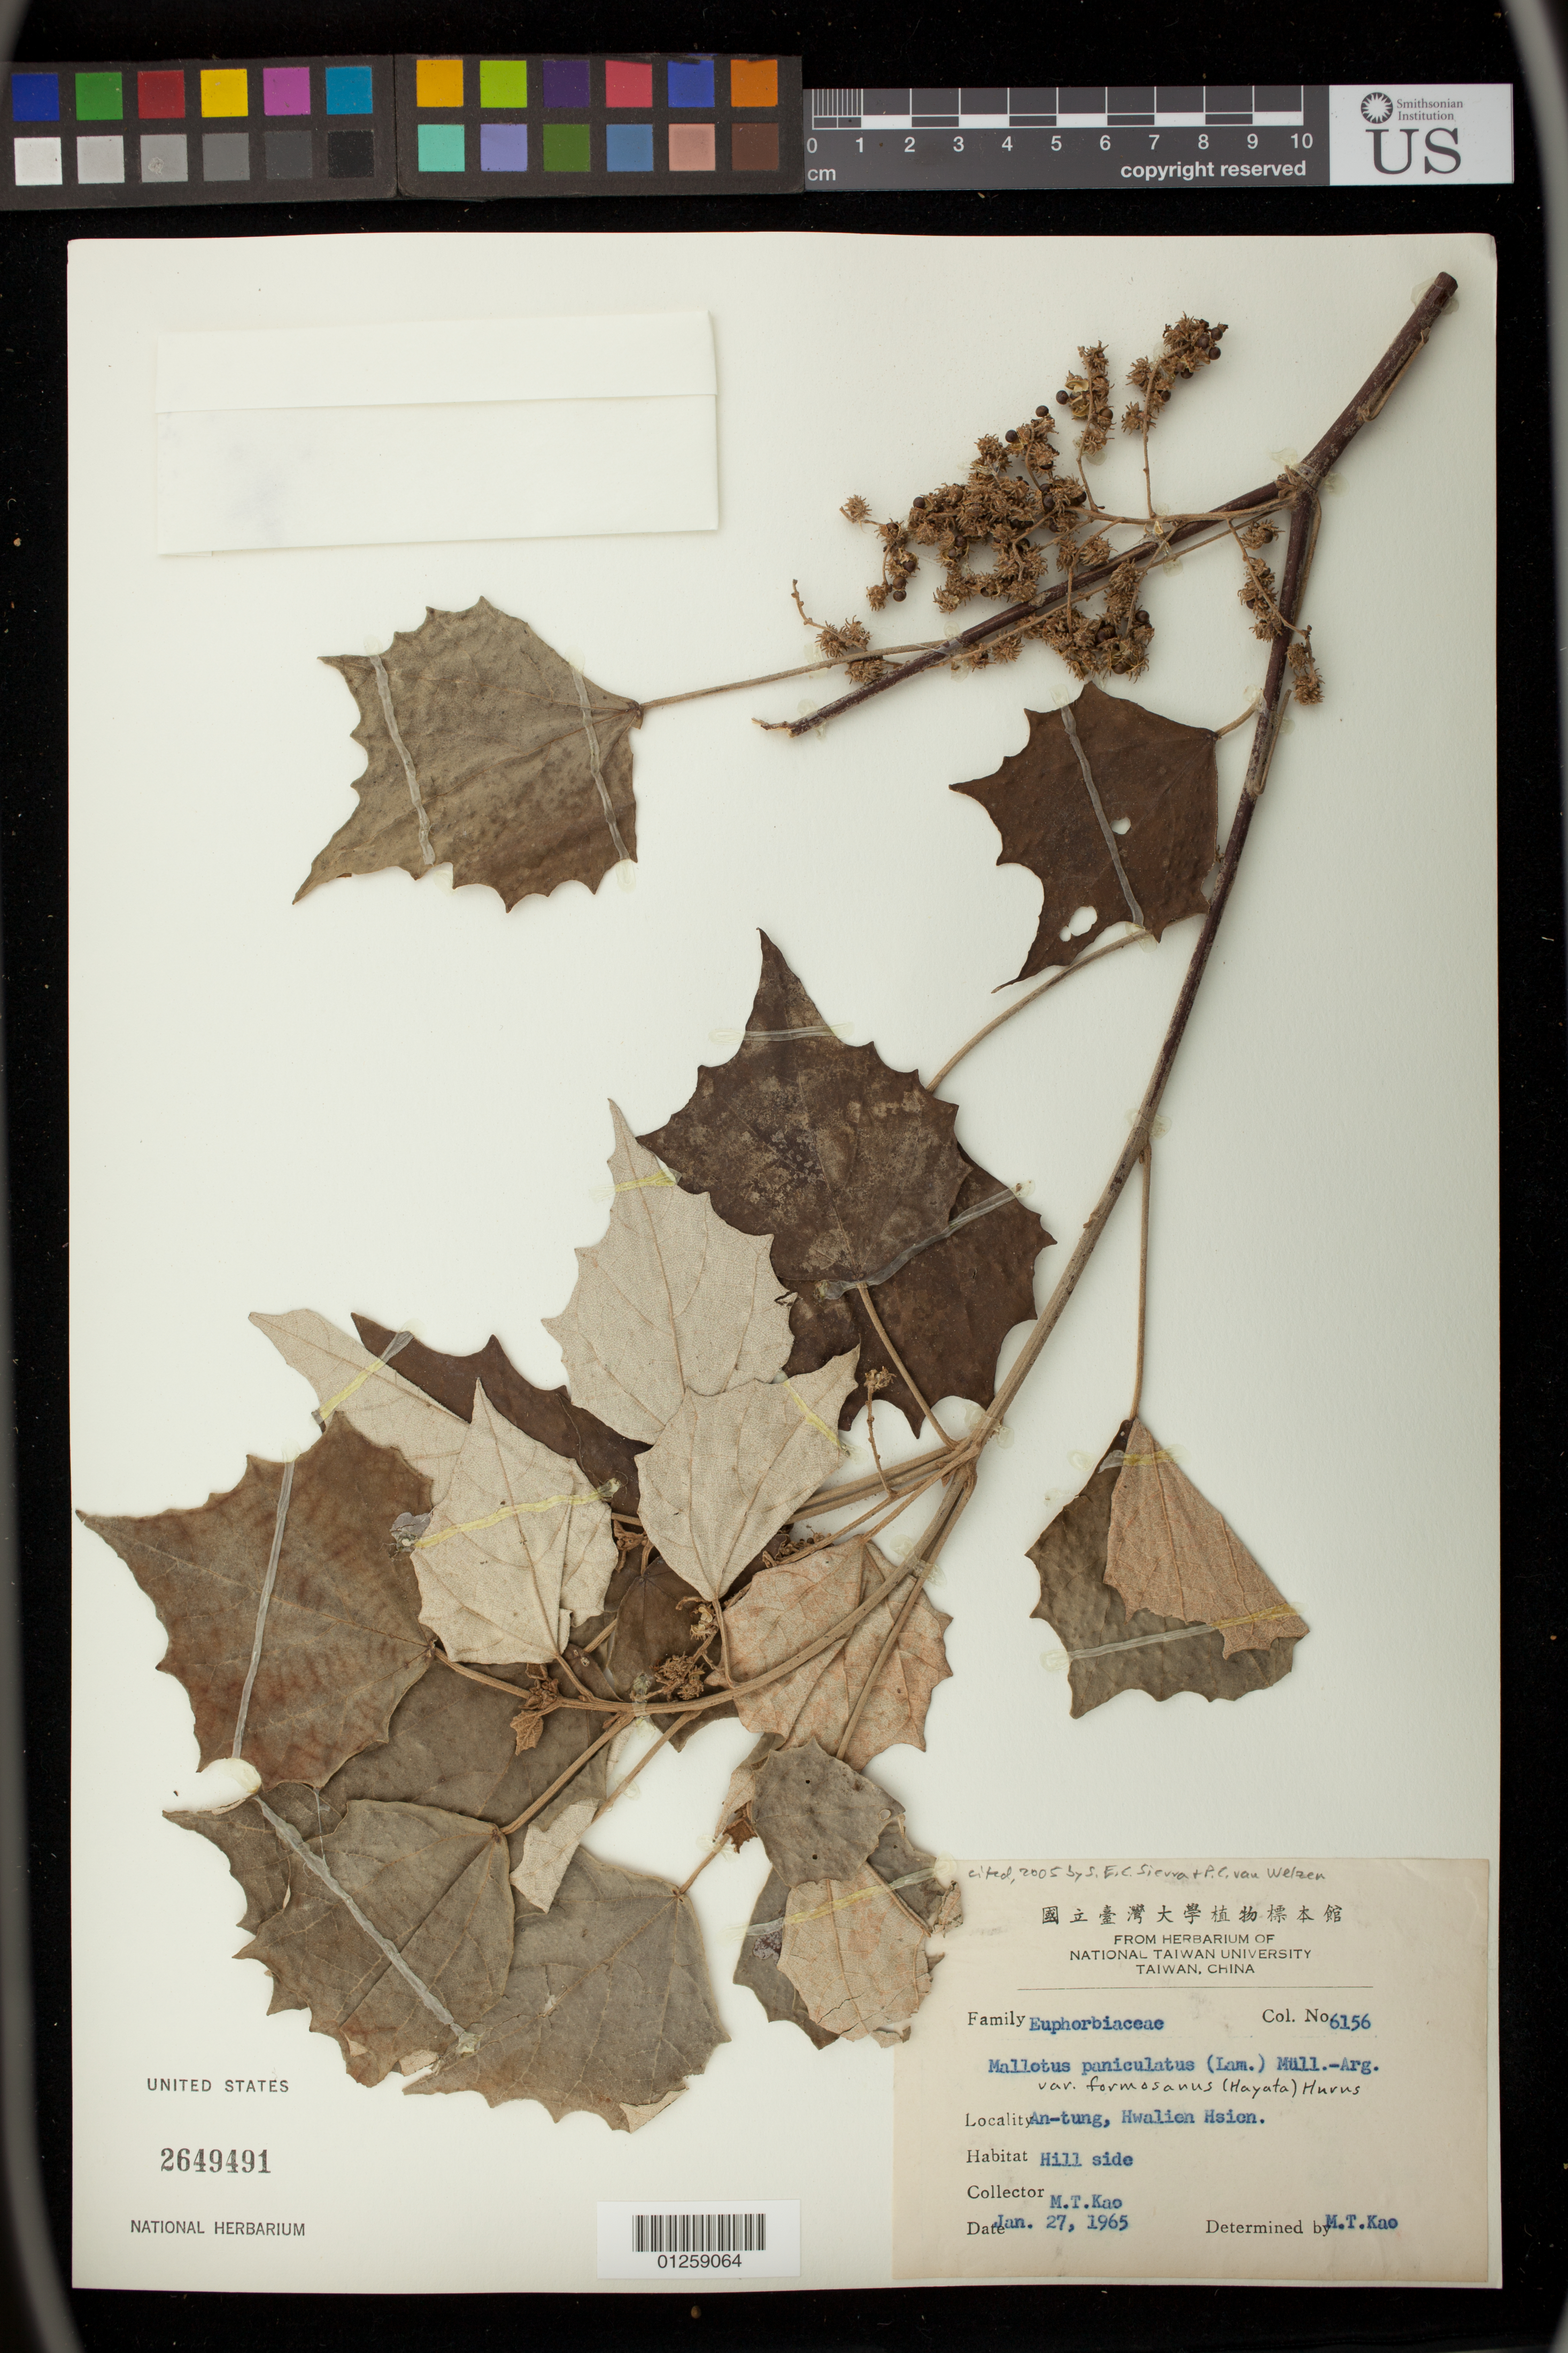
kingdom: Plantae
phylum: Tracheophyta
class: Magnoliopsida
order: Malpighiales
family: Euphorbiaceae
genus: Mallotus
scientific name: Mallotus paniculatus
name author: (Lam.) Müll. Arg.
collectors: M. Kno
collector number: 6156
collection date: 1965-01-27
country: Taiwan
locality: An-tung, Hwalien Hsien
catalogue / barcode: US 2649491